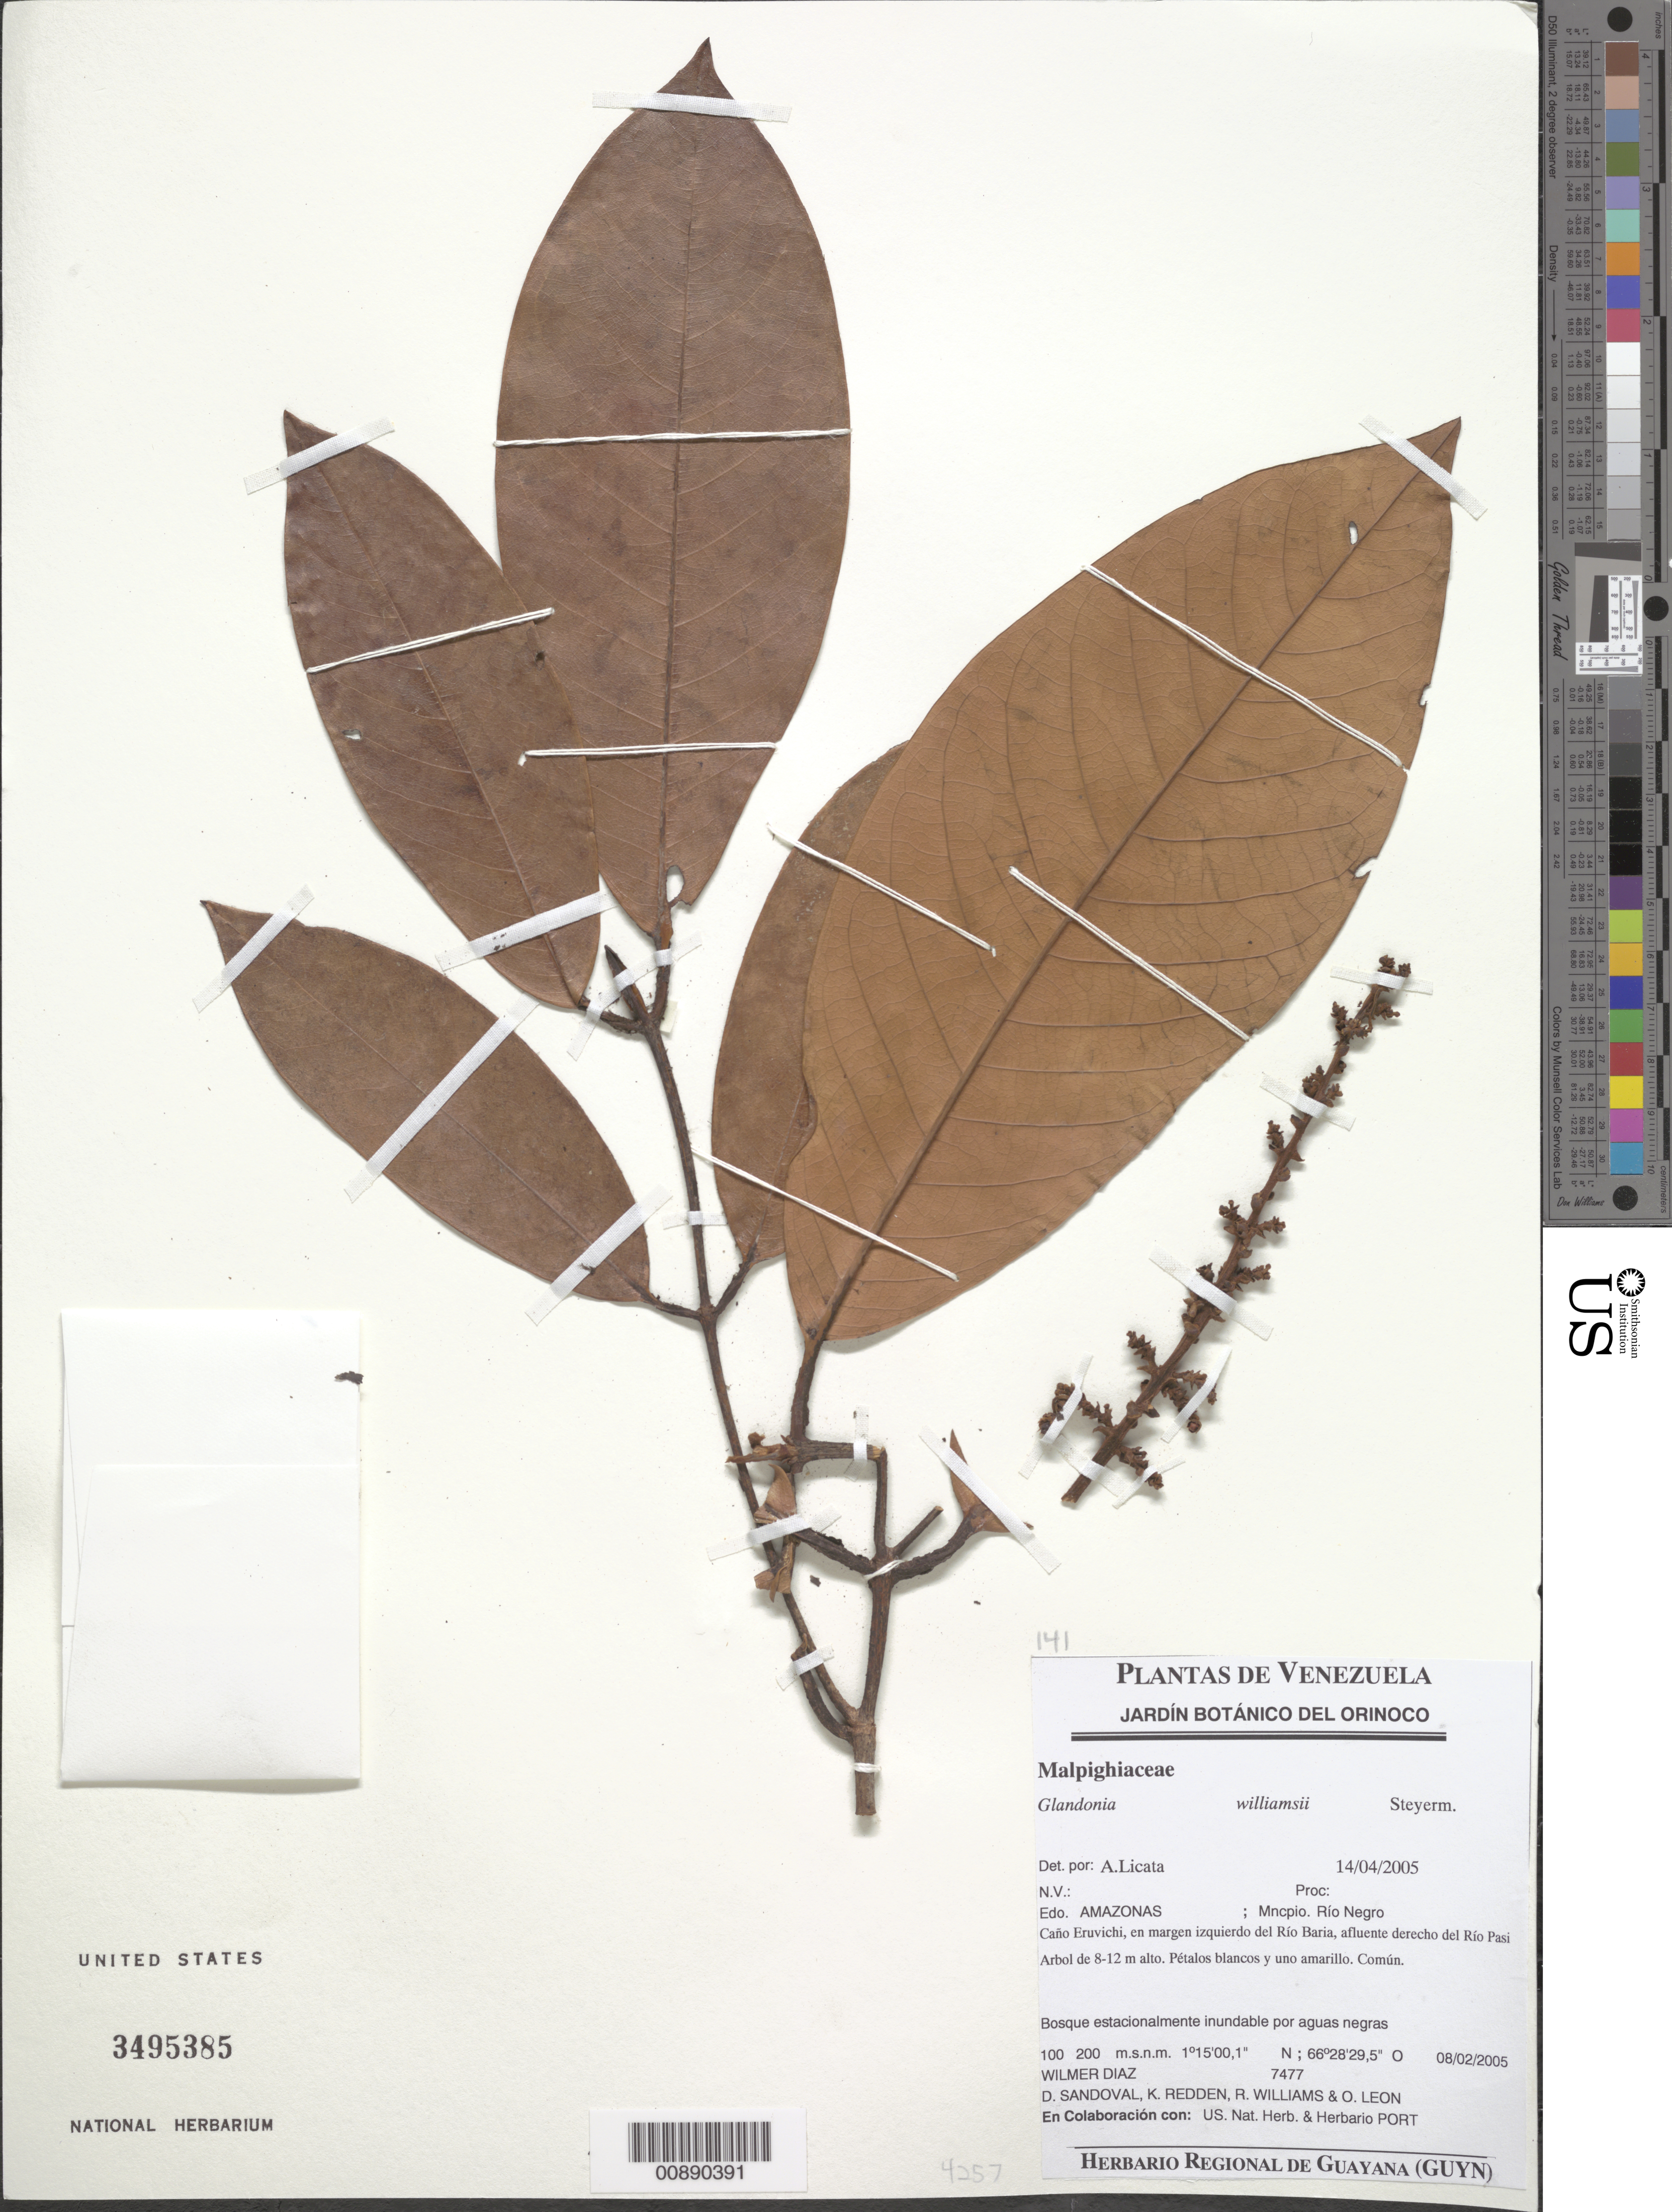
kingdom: Plantae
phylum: Tracheophyta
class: Magnoliopsida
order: Malpighiales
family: Malpighiaceae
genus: Glandonia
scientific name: Glandonia williamsii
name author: Steyerm.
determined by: Licata, A., (PORT), Univ. Nac. Exp. de los Llanos Ezequiel Zamora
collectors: W. Díaz P., D. Sandoval, K. M. Redden, R. Williams & O. León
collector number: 7477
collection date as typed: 8-Feb-05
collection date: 2005-02-08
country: Venezuela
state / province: Amazonas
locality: Mun. Río Negro, Caño Eruvichi, en margen Río Baria, afluente del Río Pasimoni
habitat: Bosque estacionalmente inundable por aguas negras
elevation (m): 100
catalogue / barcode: US 3495385